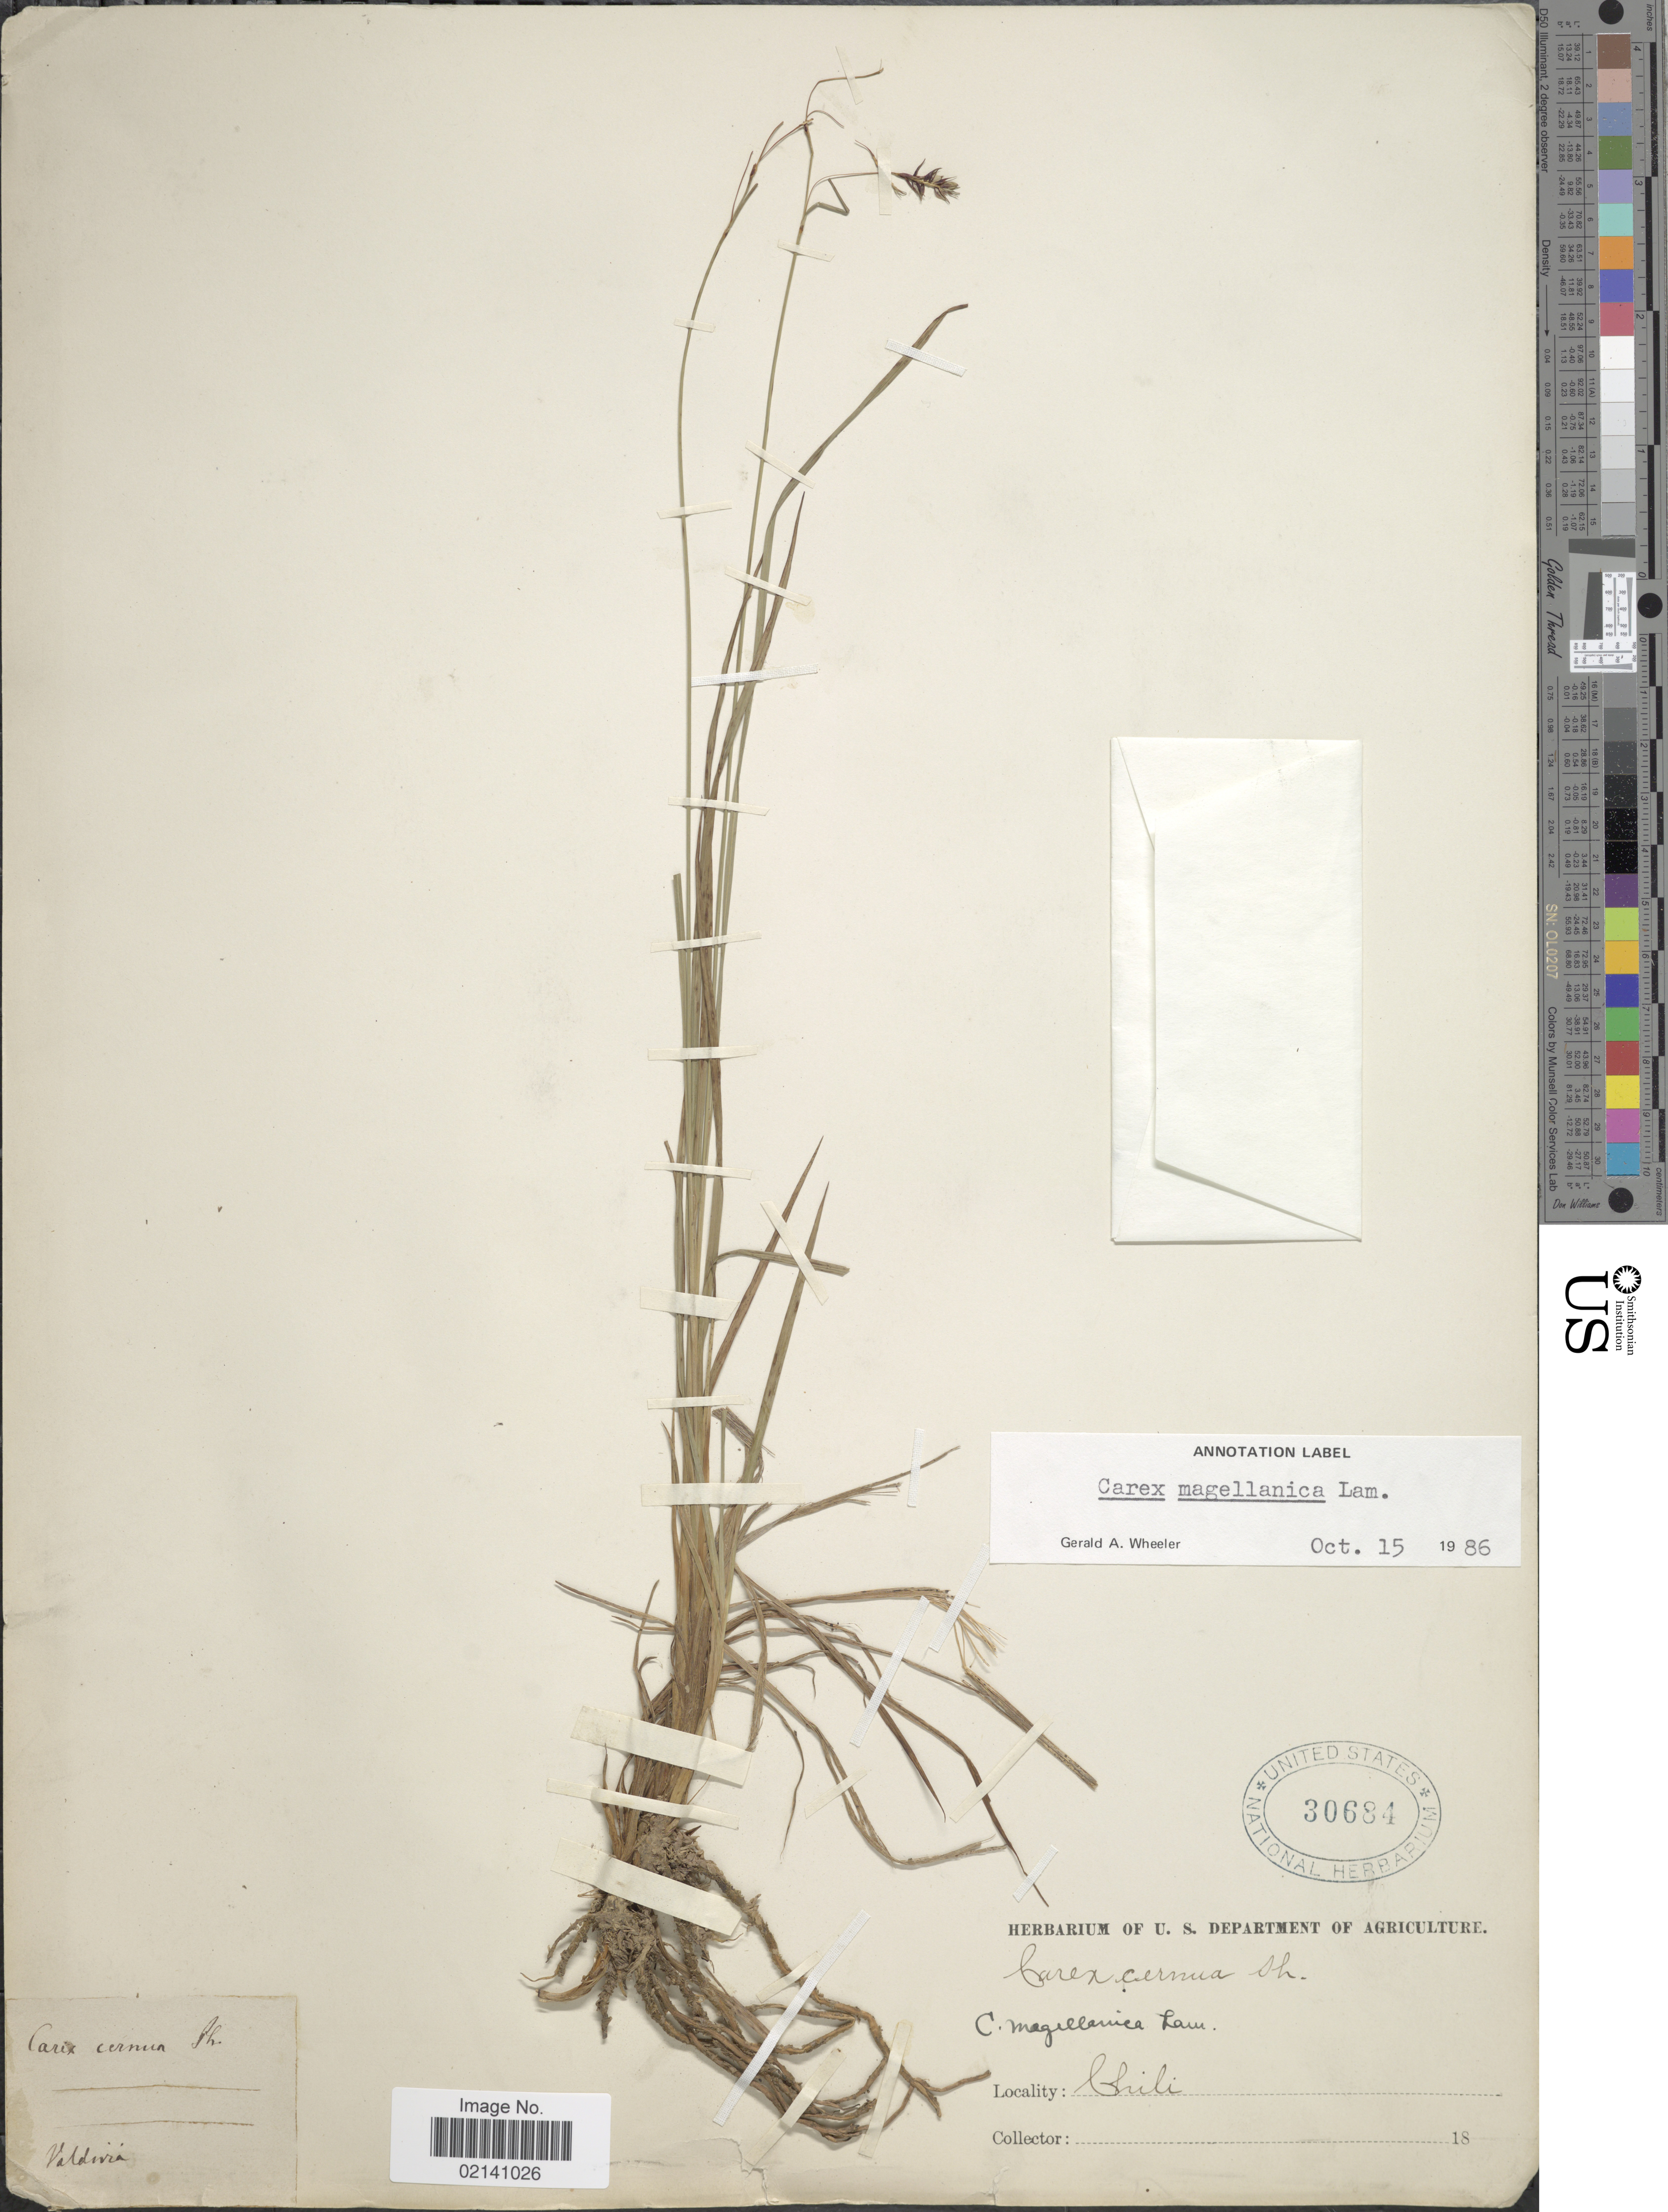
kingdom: Plantae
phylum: Tracheophyta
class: Liliopsida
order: Poales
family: Cyperaceae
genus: Carex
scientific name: Carex magellanica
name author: Lam.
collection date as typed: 18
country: Chile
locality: Valdivia, Chili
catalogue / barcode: US 30684